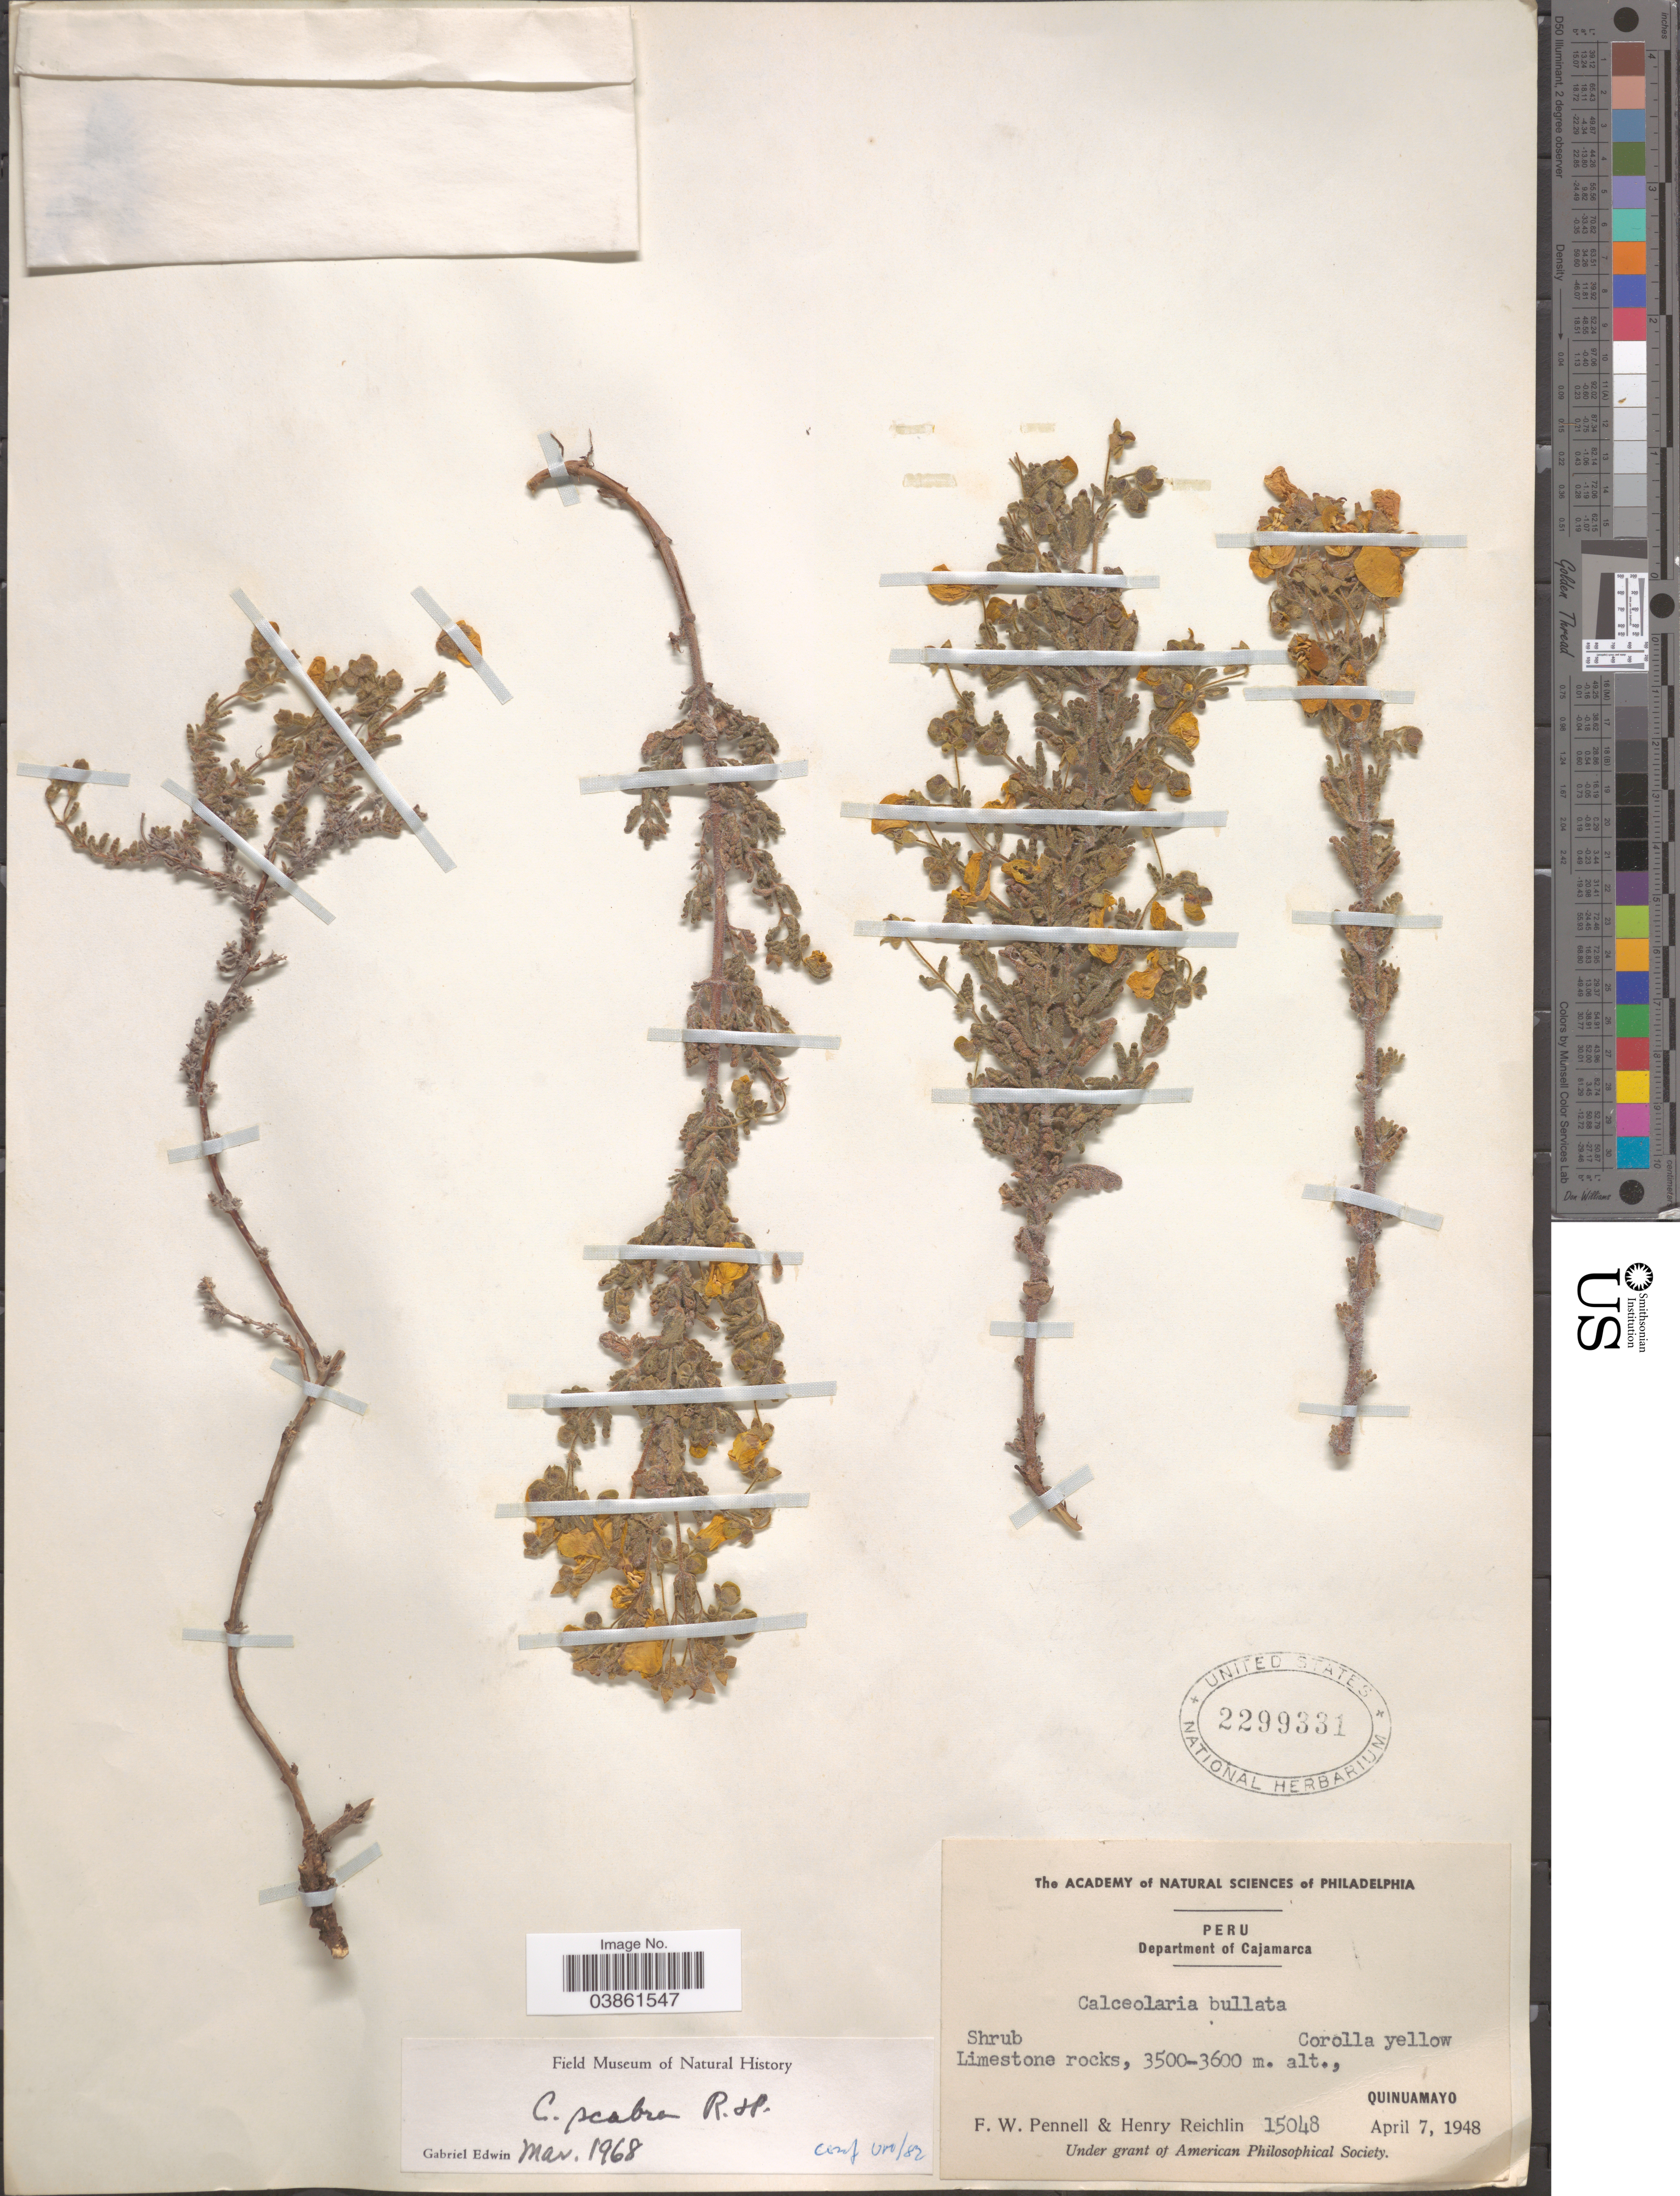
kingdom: Plantae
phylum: Tracheophyta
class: Magnoliopsida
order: Lamiales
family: Calceolariaceae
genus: Calceolaria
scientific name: Calceolaria scabra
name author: Ruiz & Pav.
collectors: F. W. Pennell & H. Reichlin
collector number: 15048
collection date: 1948-04-07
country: Peru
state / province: Cajamarca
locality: Department of Cajamarca. Quinuamayo.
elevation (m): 3500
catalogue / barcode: US 2299331